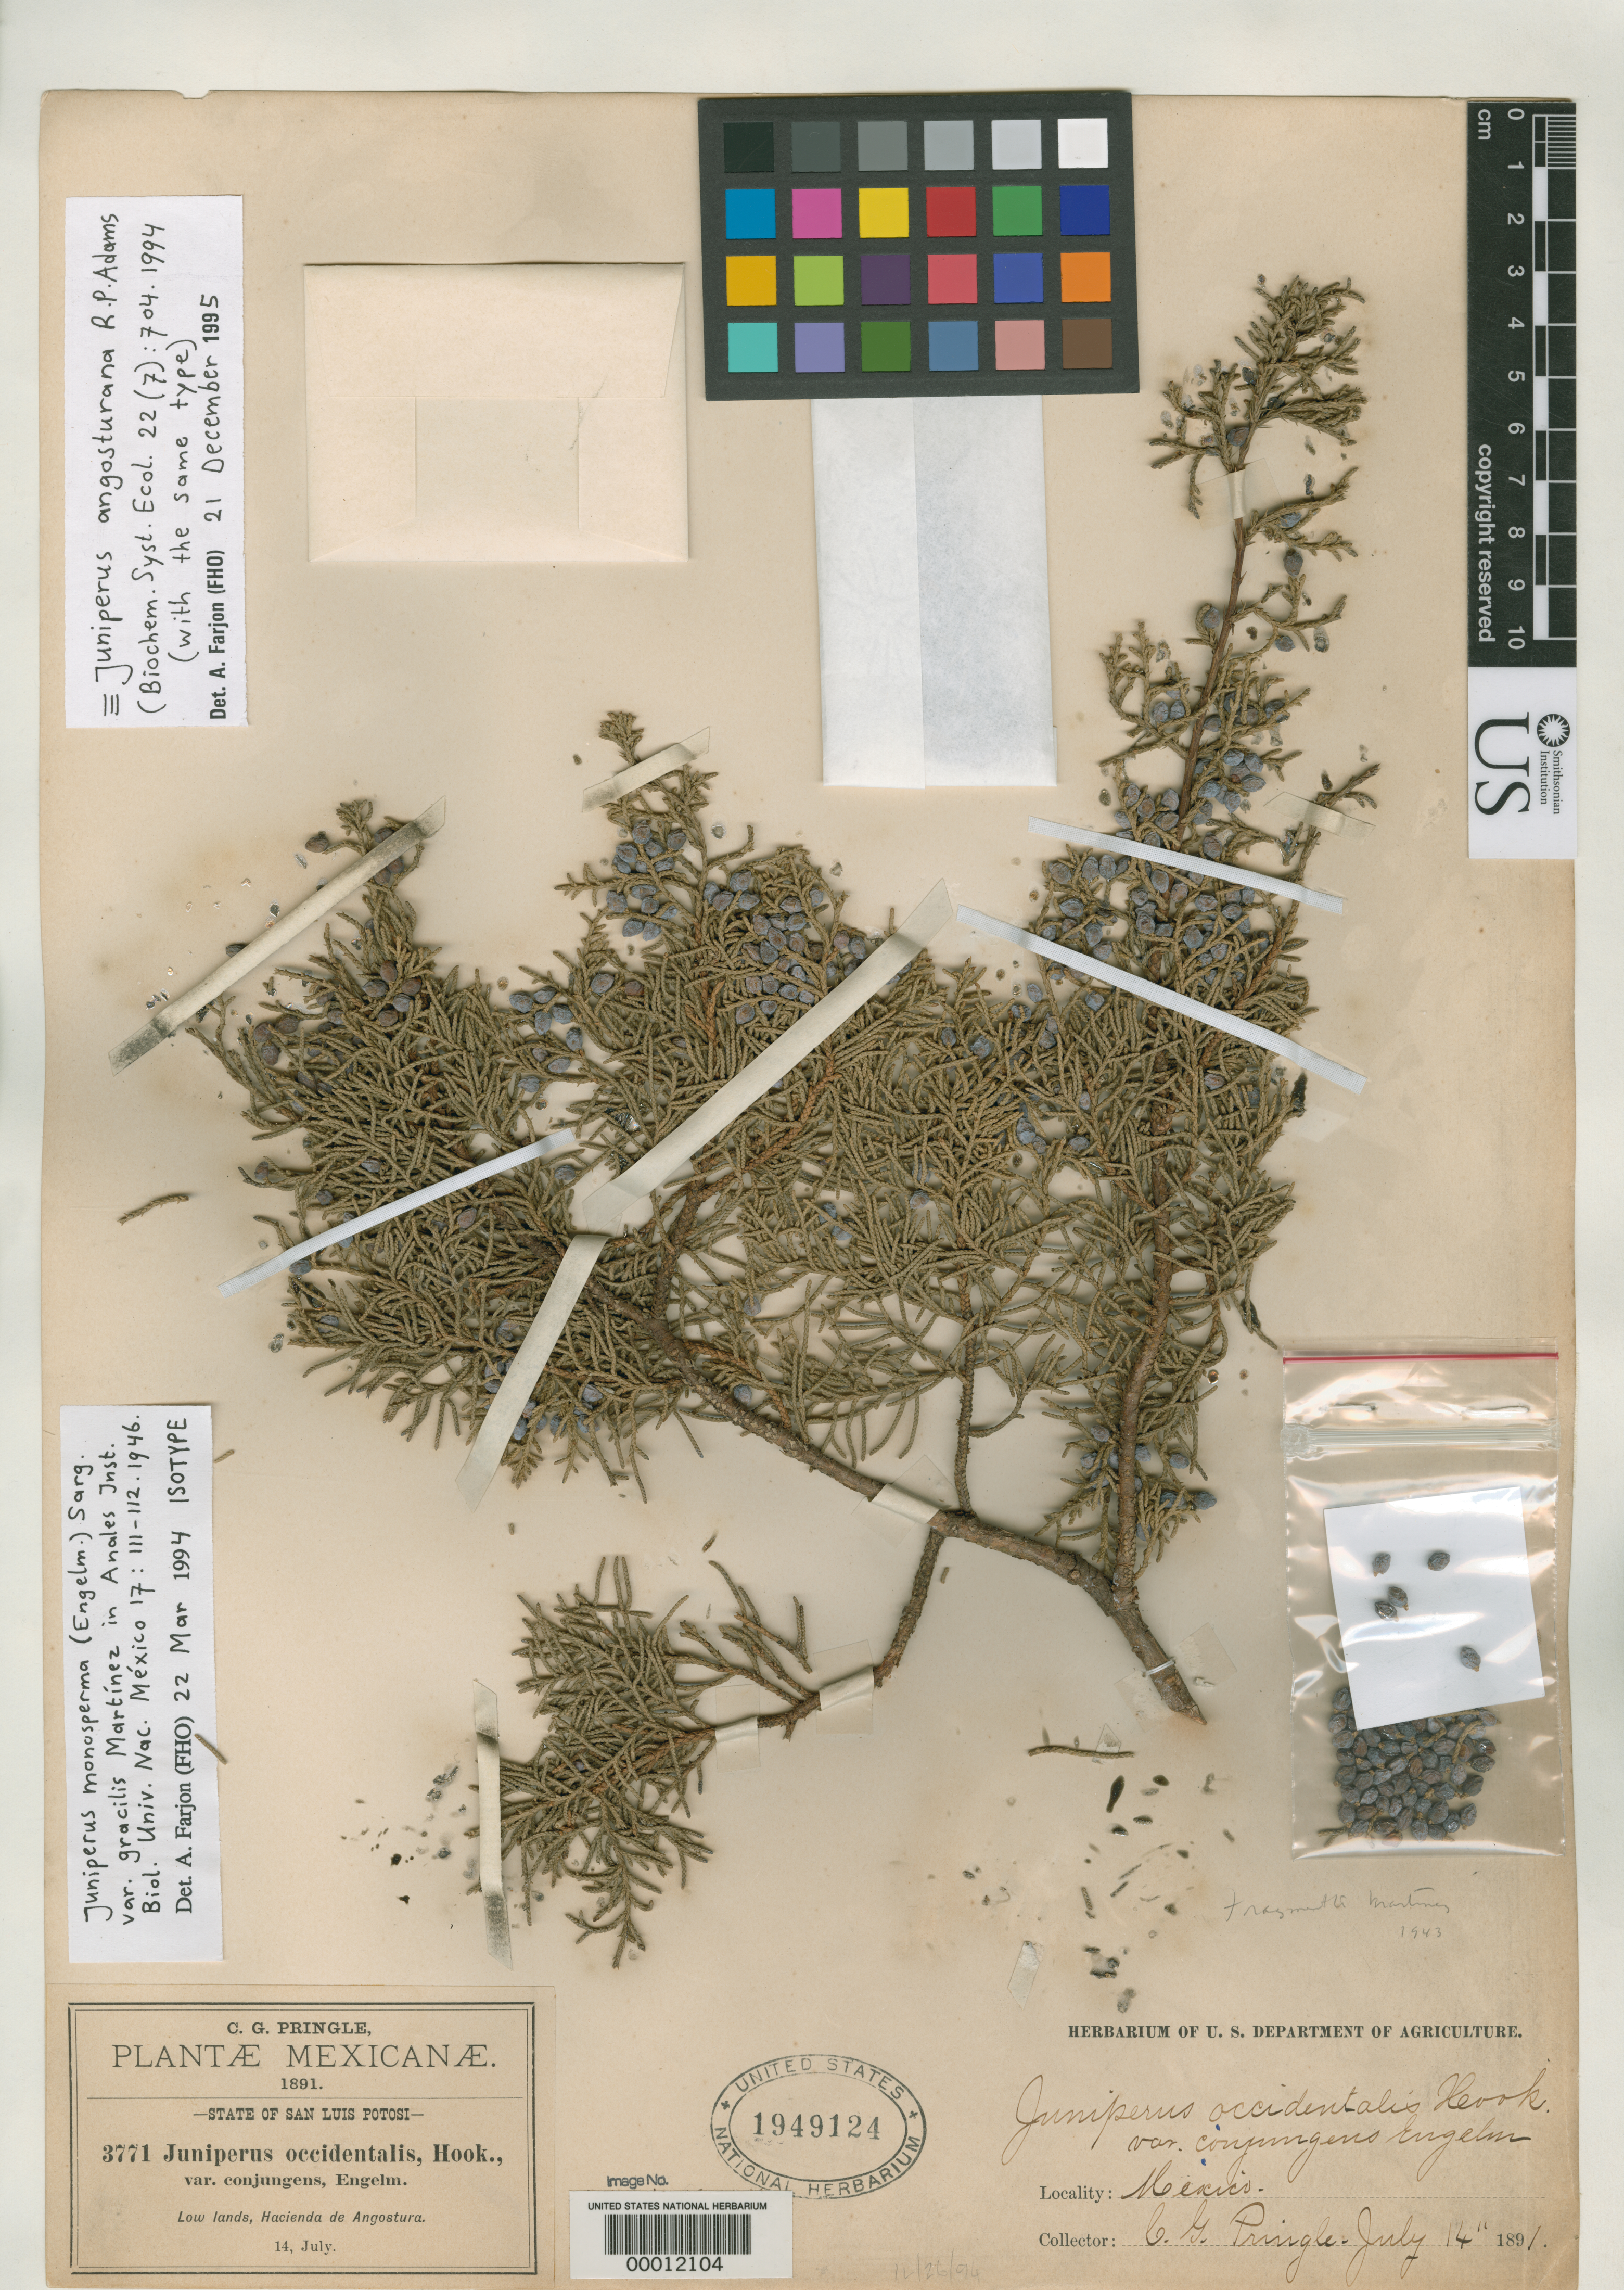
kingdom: Plantae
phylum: Tracheophyta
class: Pinopsida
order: Pinales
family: Cupressaceae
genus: Juniperus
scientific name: Juniperus monosperma var. gracilis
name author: Martínez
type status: Isotype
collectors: C. G. Pringle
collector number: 3771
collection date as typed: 14 Jul 1891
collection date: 1891-07-14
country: Mexico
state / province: San Luis Potosi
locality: Hacienda de Angostura.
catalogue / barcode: US 1949124